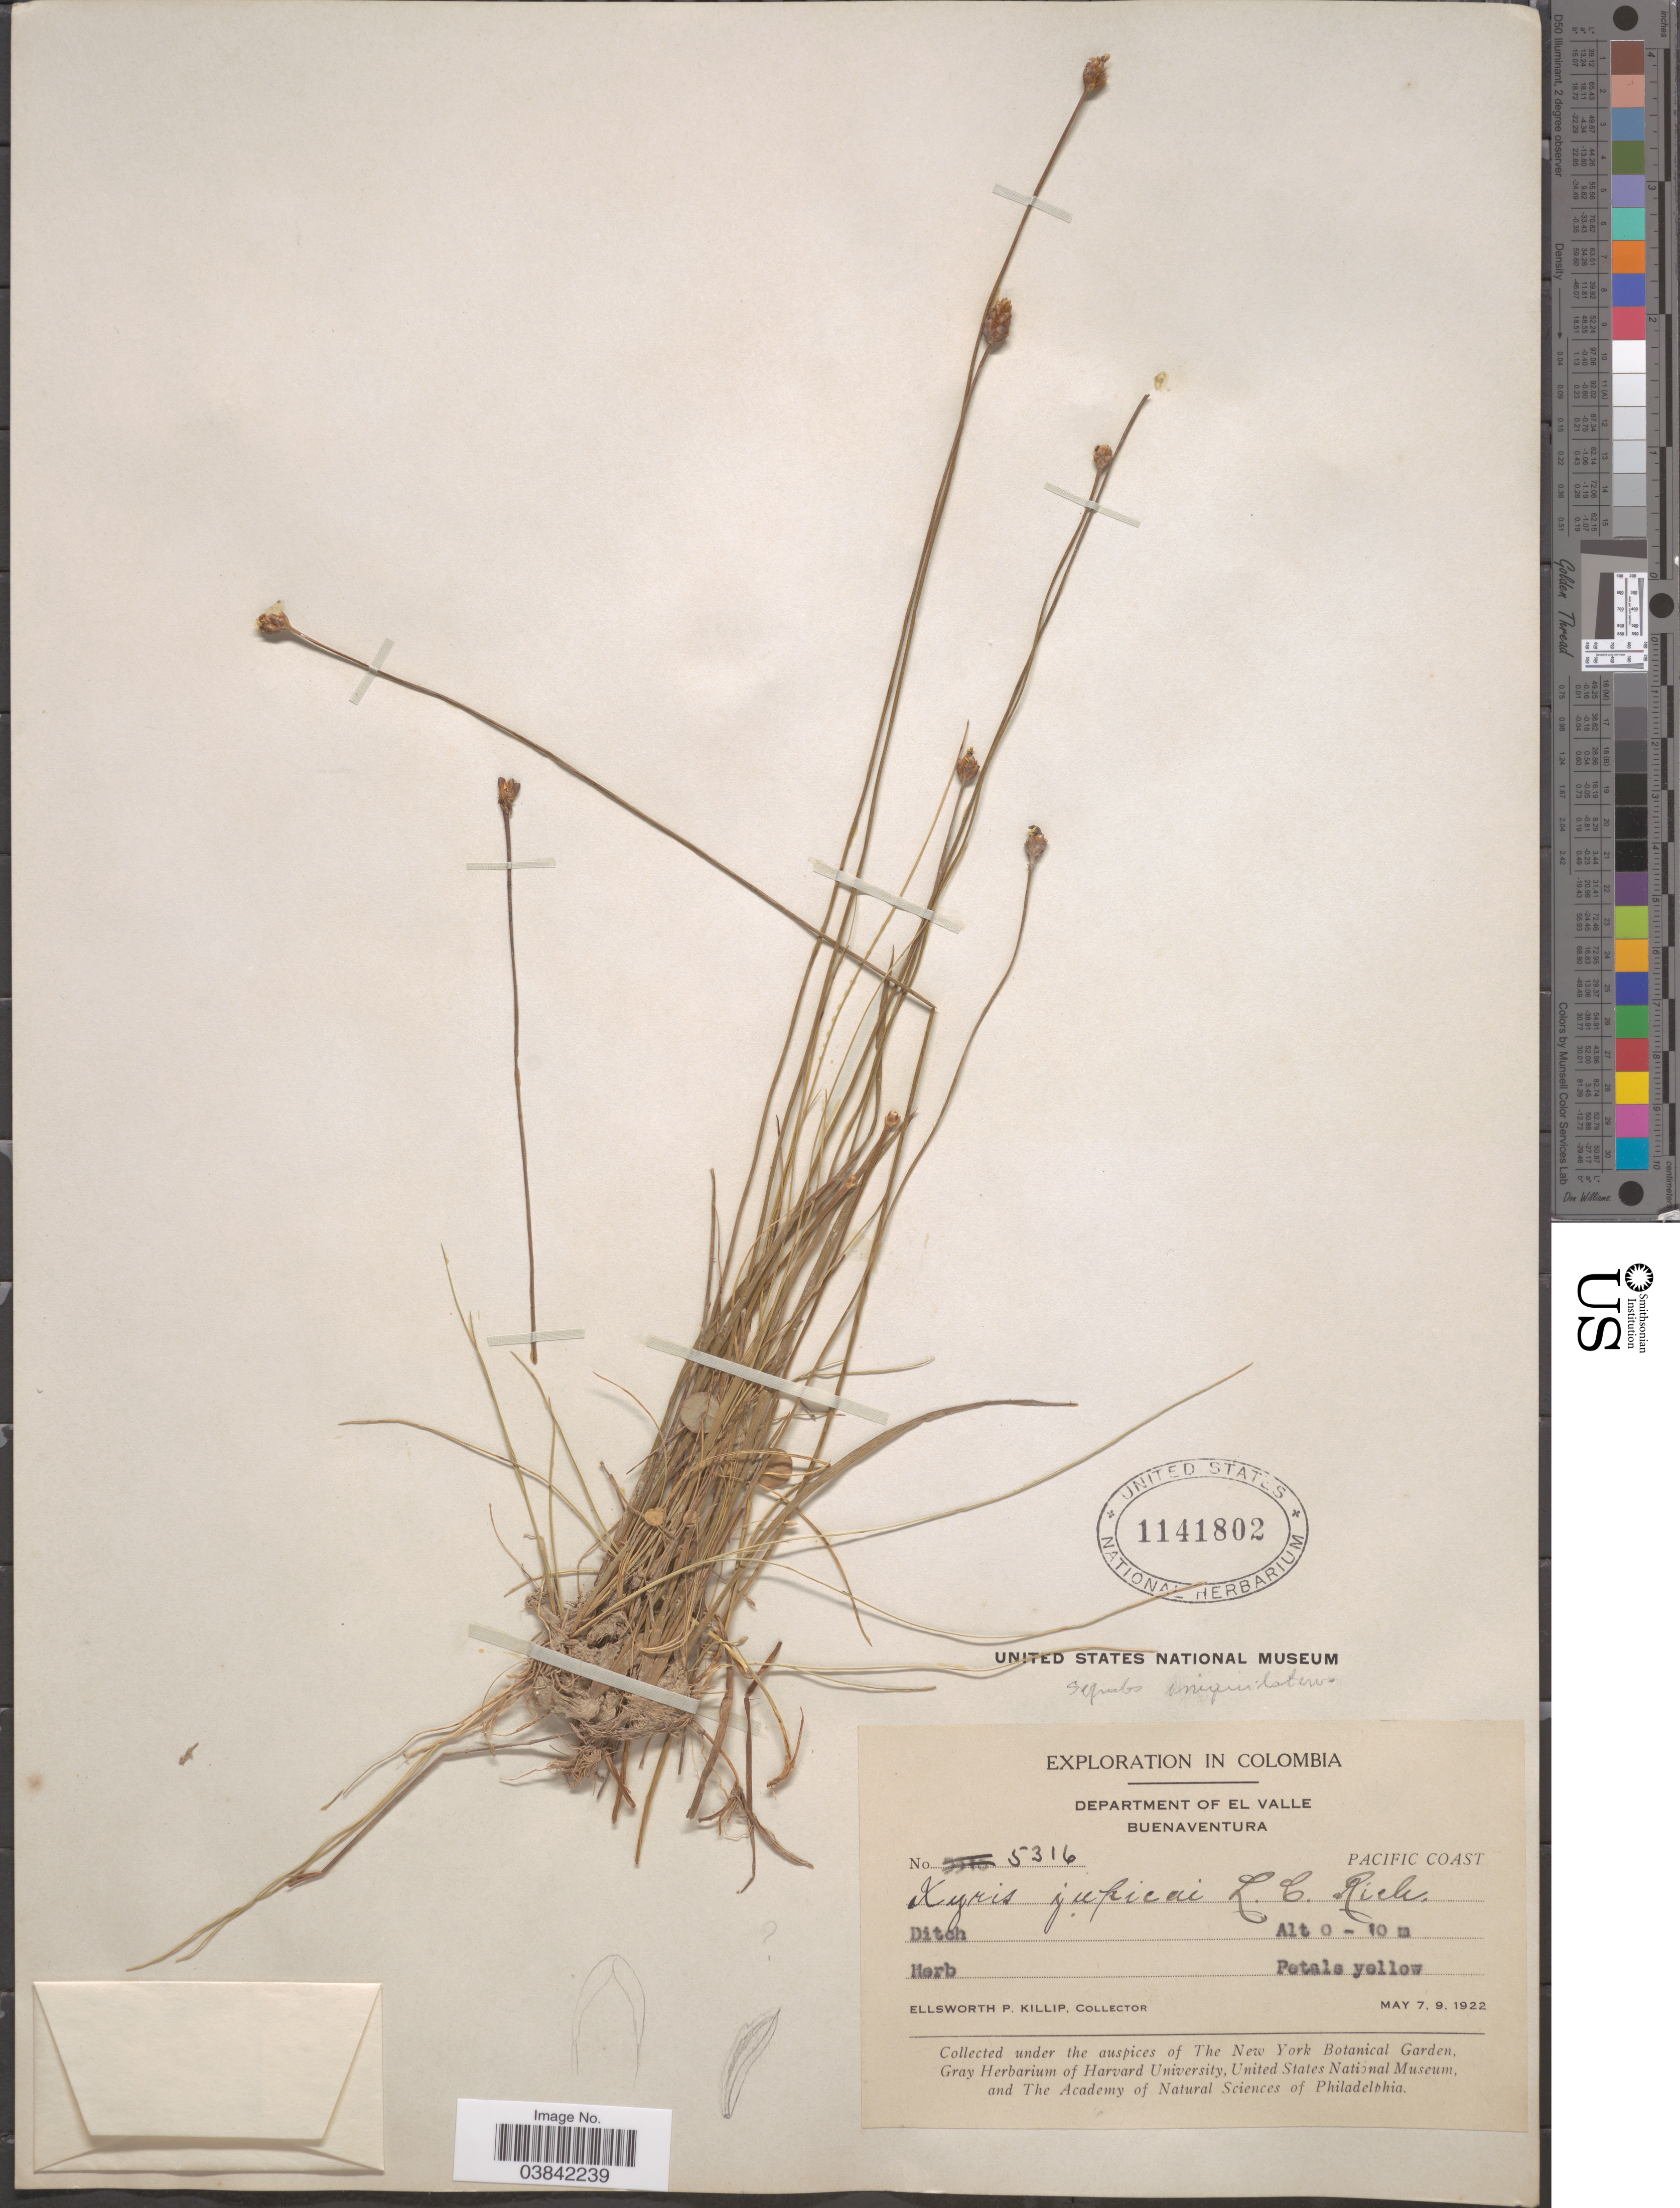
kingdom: Plantae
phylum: Tracheophyta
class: Liliopsida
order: Poales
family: Xyridaceae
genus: Xyris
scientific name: Xyris jupicai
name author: Rich.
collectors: E. P. Killip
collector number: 5316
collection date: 1922-05-07/1922-05-09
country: Colombia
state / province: Valle del Cauca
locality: Department of El Valle. Buenaventura. Pacific Coast.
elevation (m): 0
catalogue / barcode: US 1141802